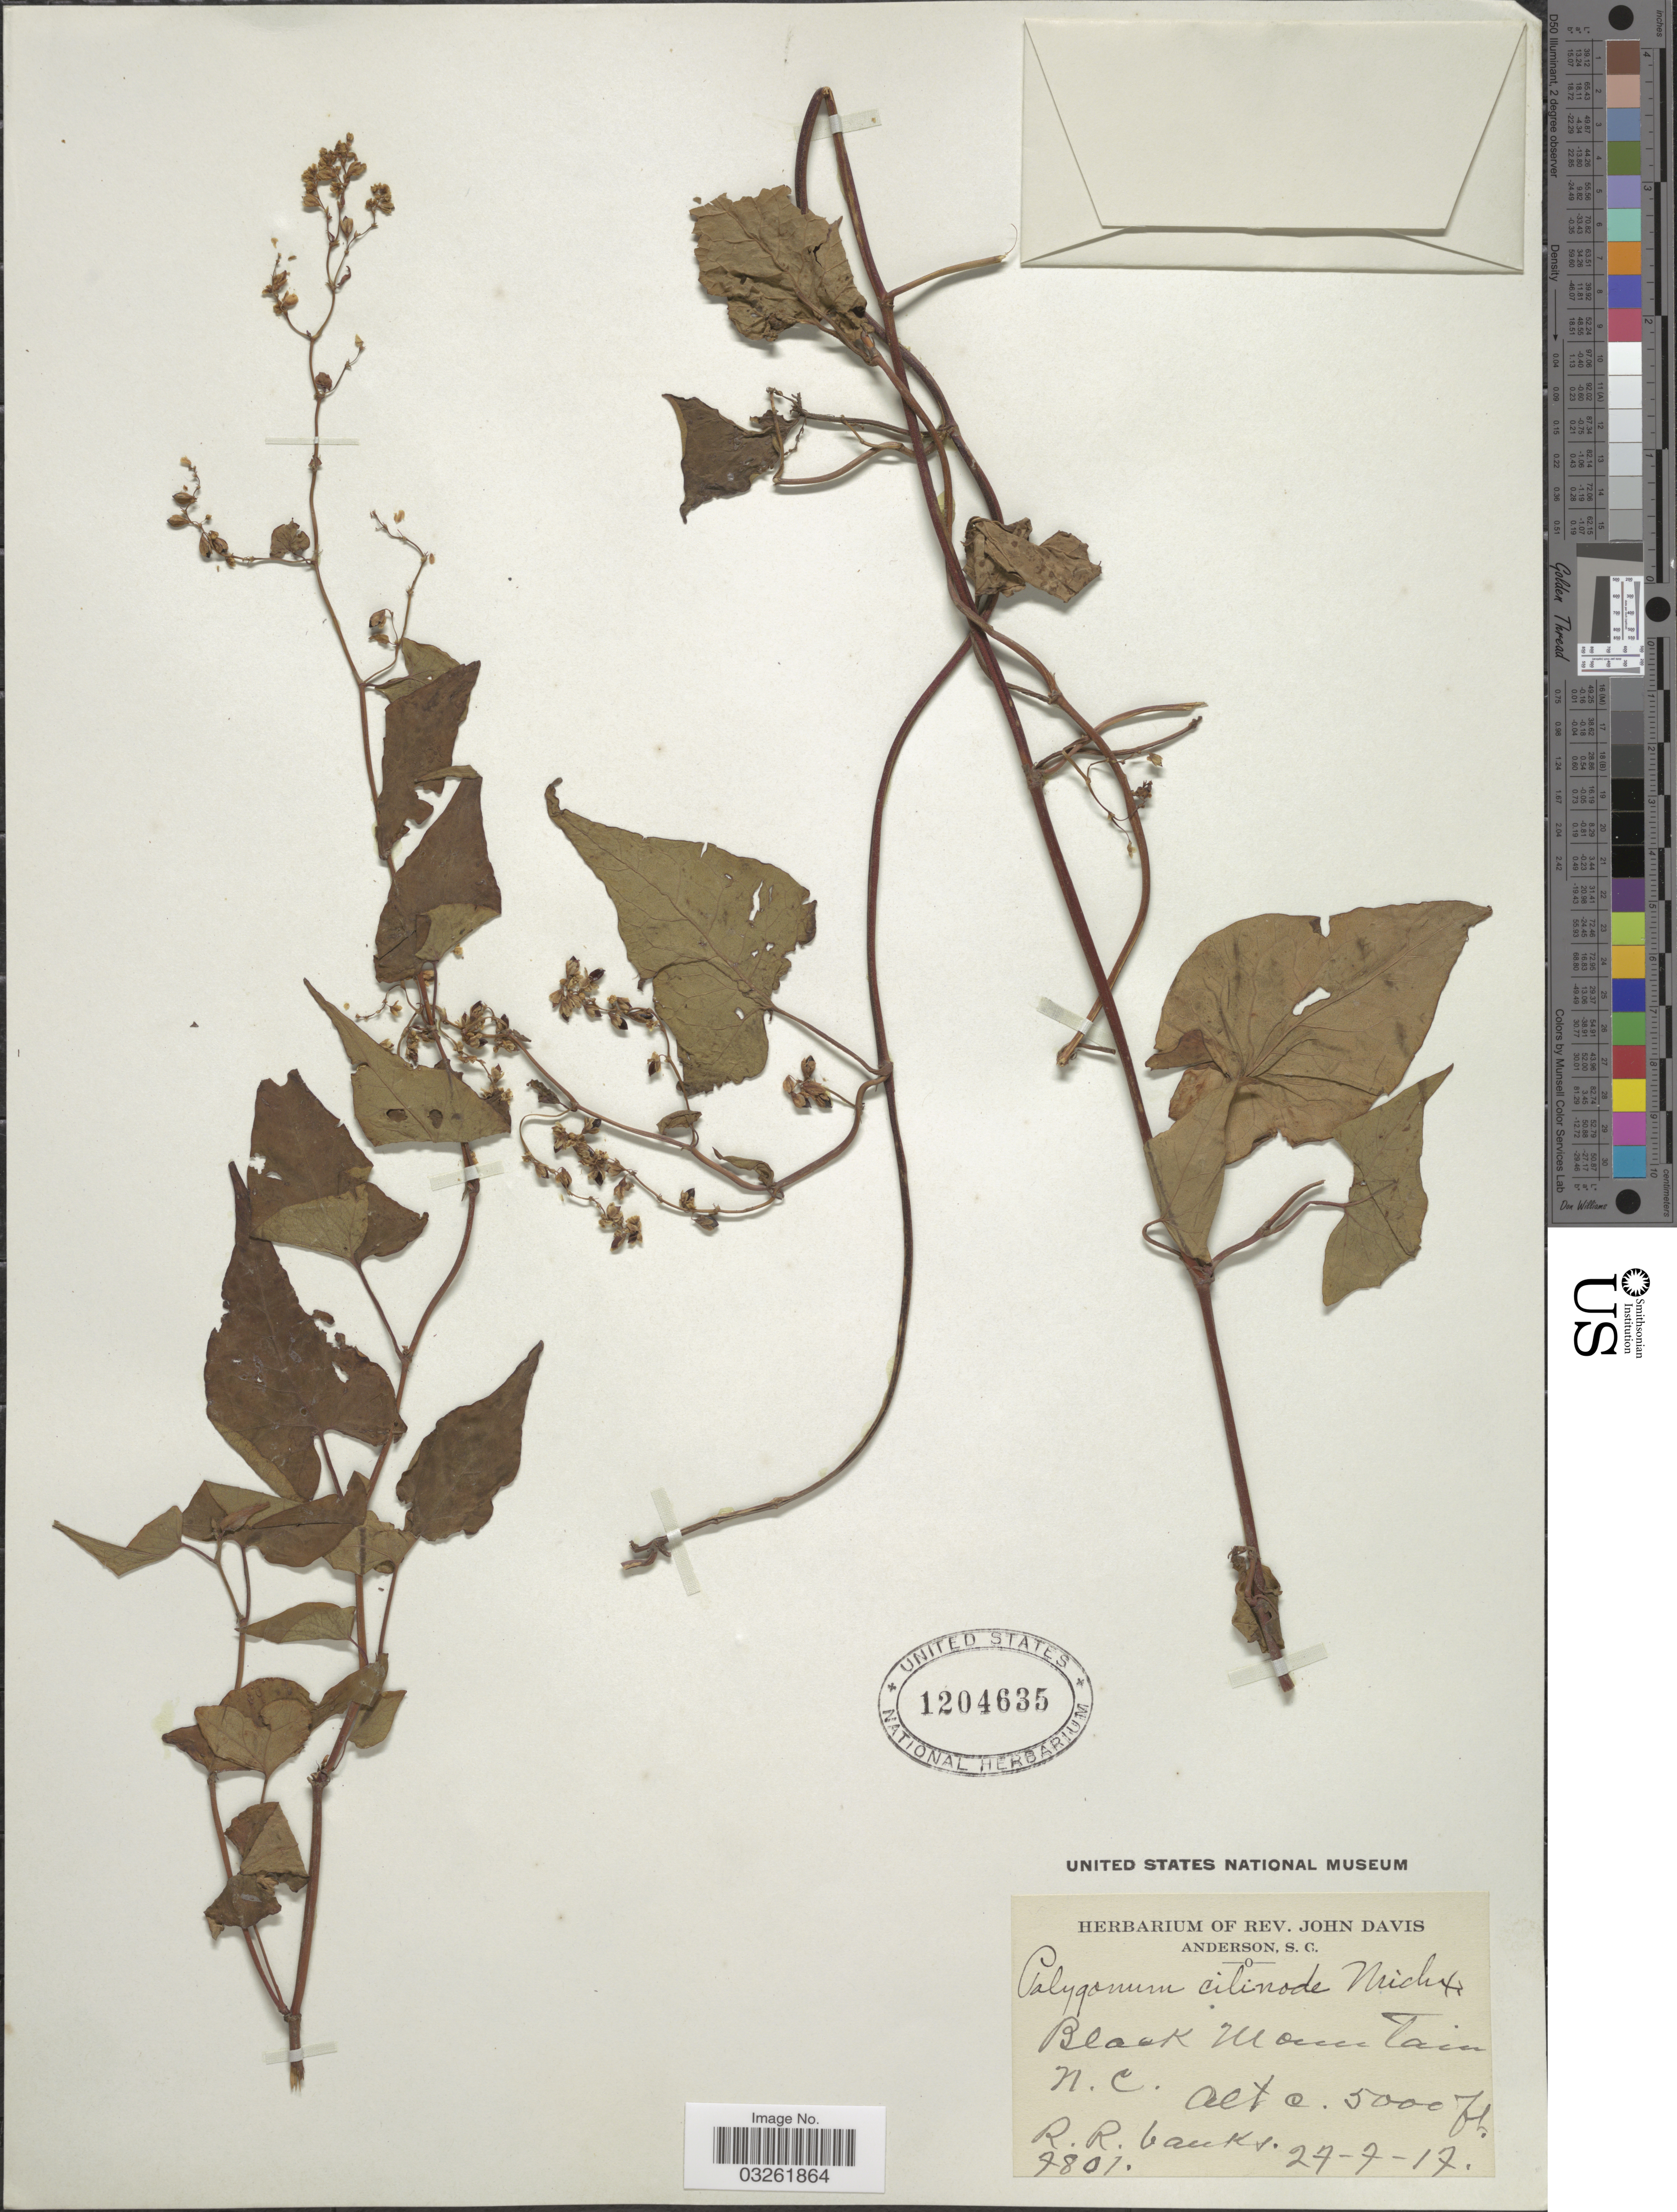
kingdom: Plantae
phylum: Tracheophyta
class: Magnoliopsida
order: Caryophyllales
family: Polygonaceae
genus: Fallopia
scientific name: Fallopia cilinodis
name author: (Michx.) Holub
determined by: Strong, M. T., (US), Smithsonian Institution - National Museum of Natural History (UNITED STATES)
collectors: ex herb. Rev. John Davis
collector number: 7801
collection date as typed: Transcribed d/m/y: 27/7/17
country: United States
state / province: North Carolina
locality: Black Mountain, N.C. R.R. banks.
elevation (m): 1524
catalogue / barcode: US 1204635